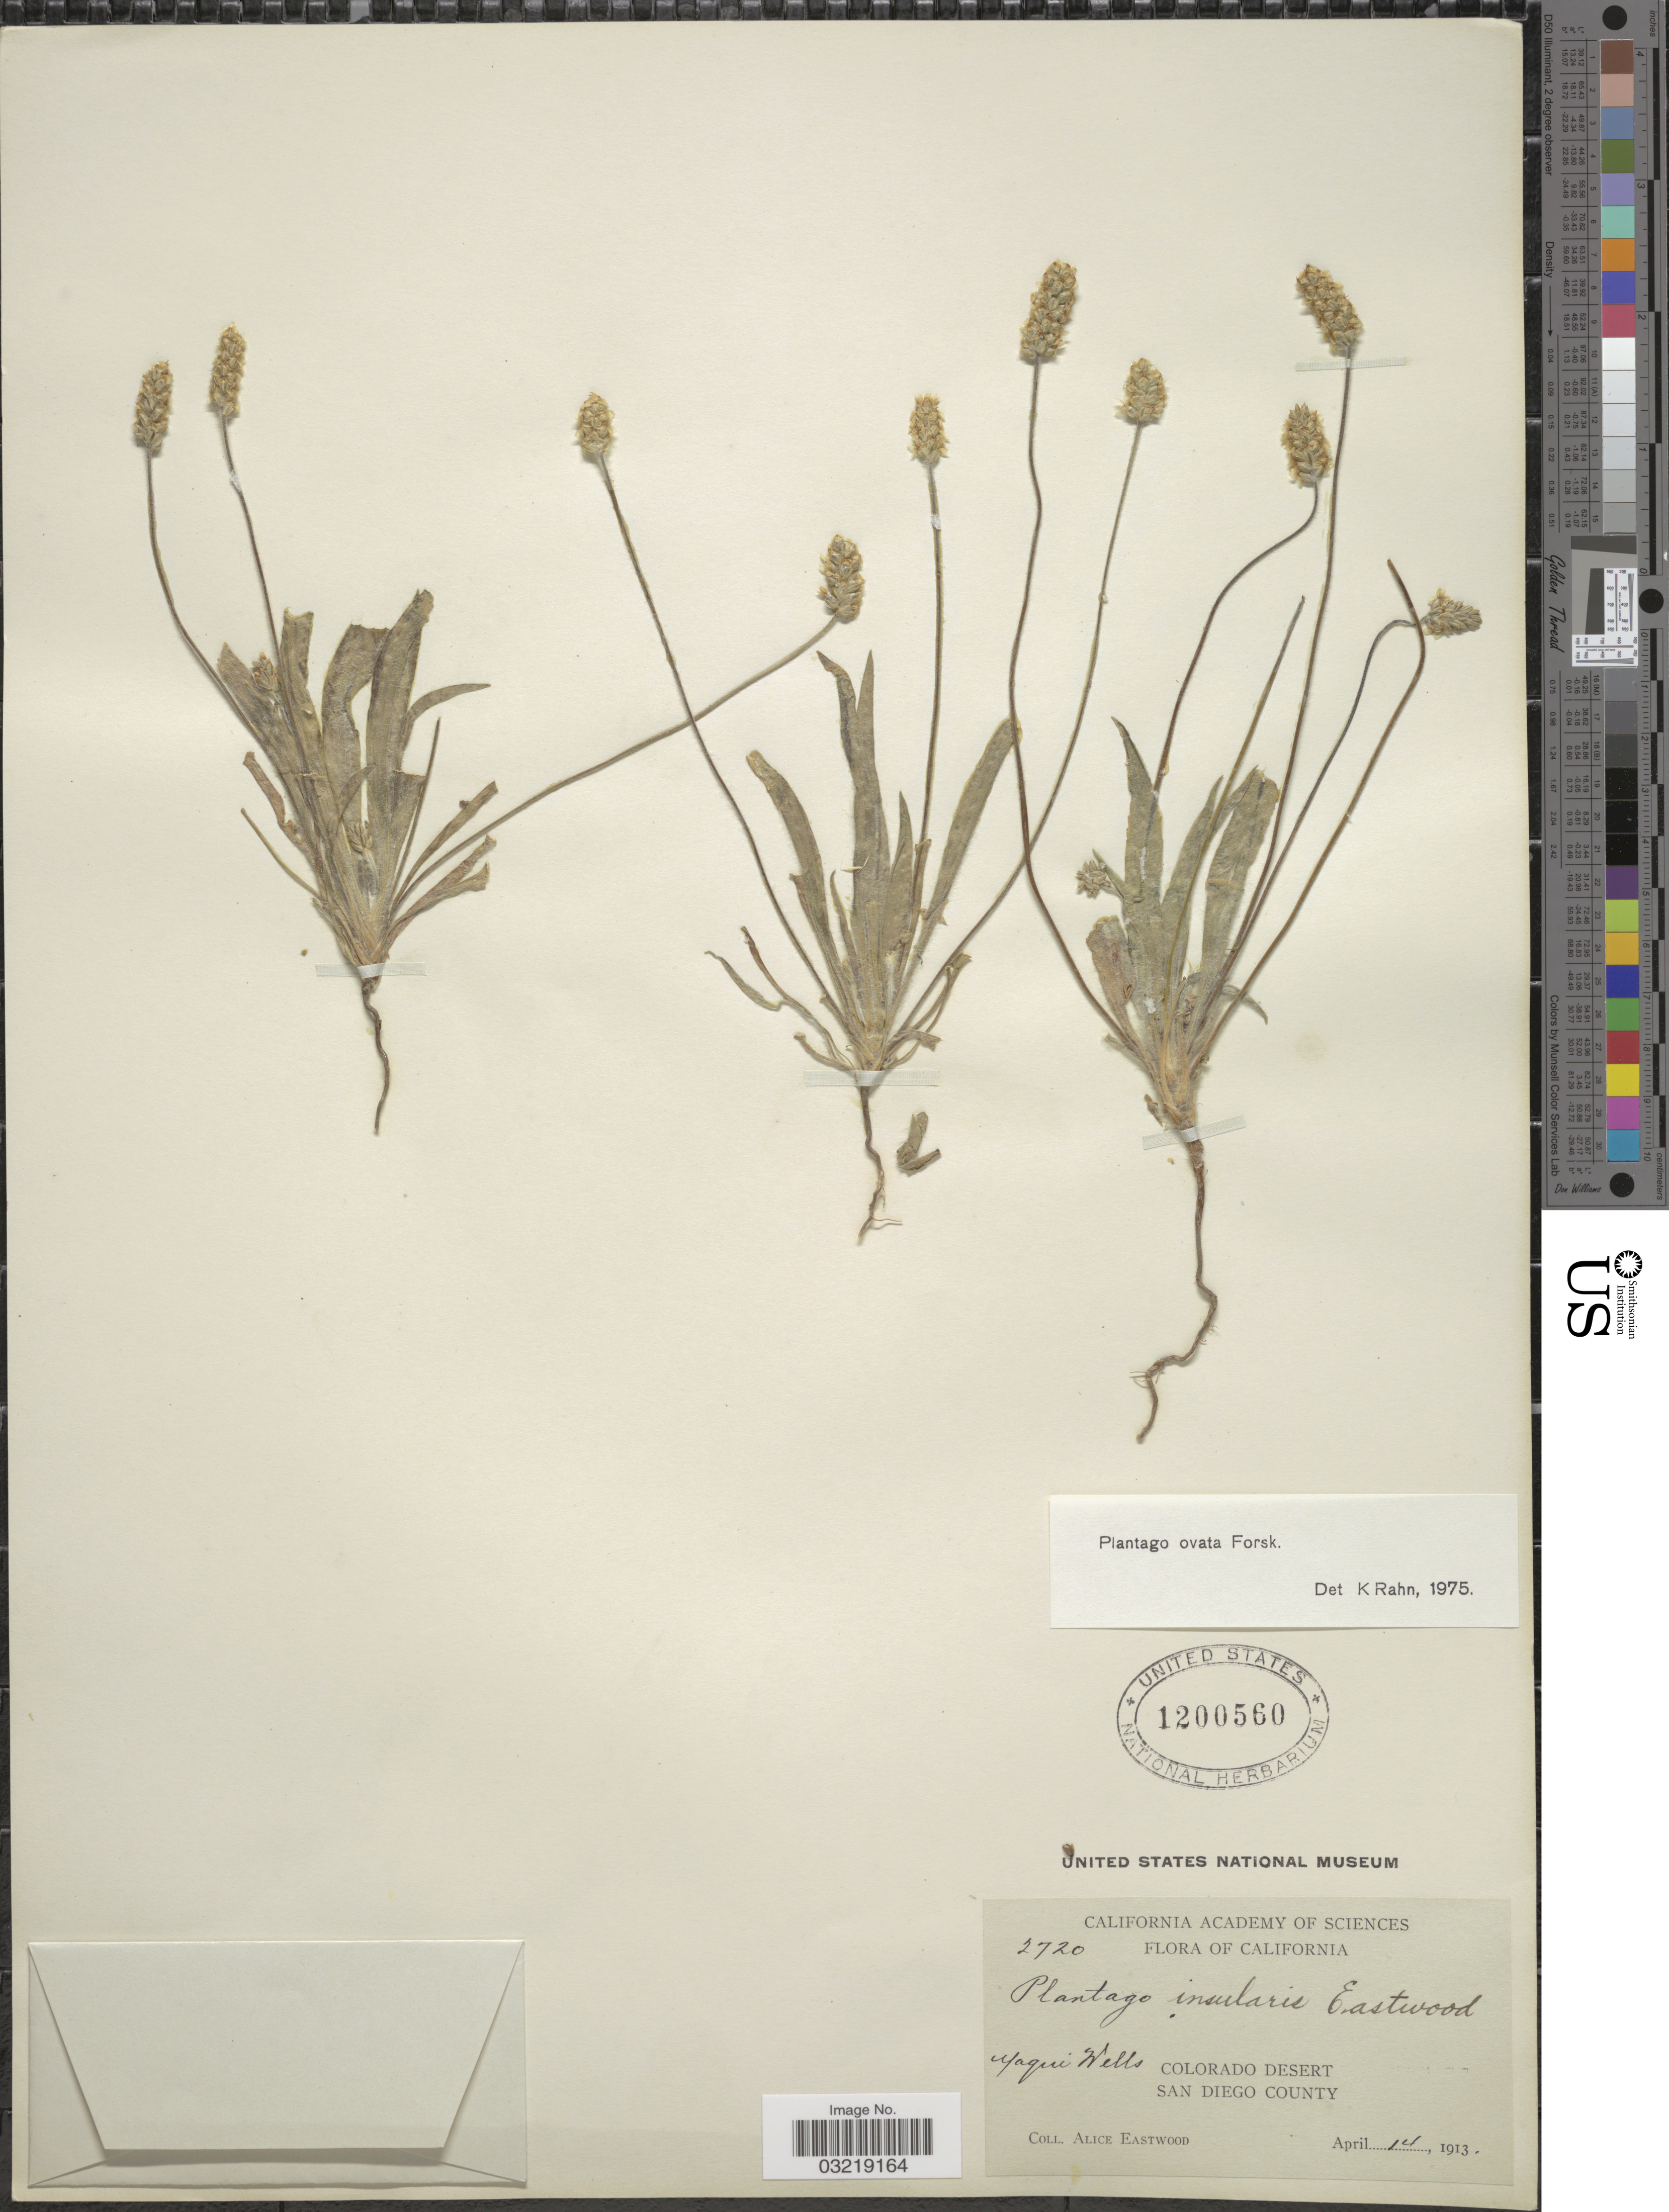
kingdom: Plantae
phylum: Tracheophyta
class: Magnoliopsida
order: Lamiales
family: Plantaginaceae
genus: Plantago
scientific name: Plantago ovata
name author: Forssk.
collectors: A. Eastwood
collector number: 2720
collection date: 1913-04-14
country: United States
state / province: California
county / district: San Diego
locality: Yaqui Wells. Colorado Desert. San Diego County.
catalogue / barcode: US 1200560